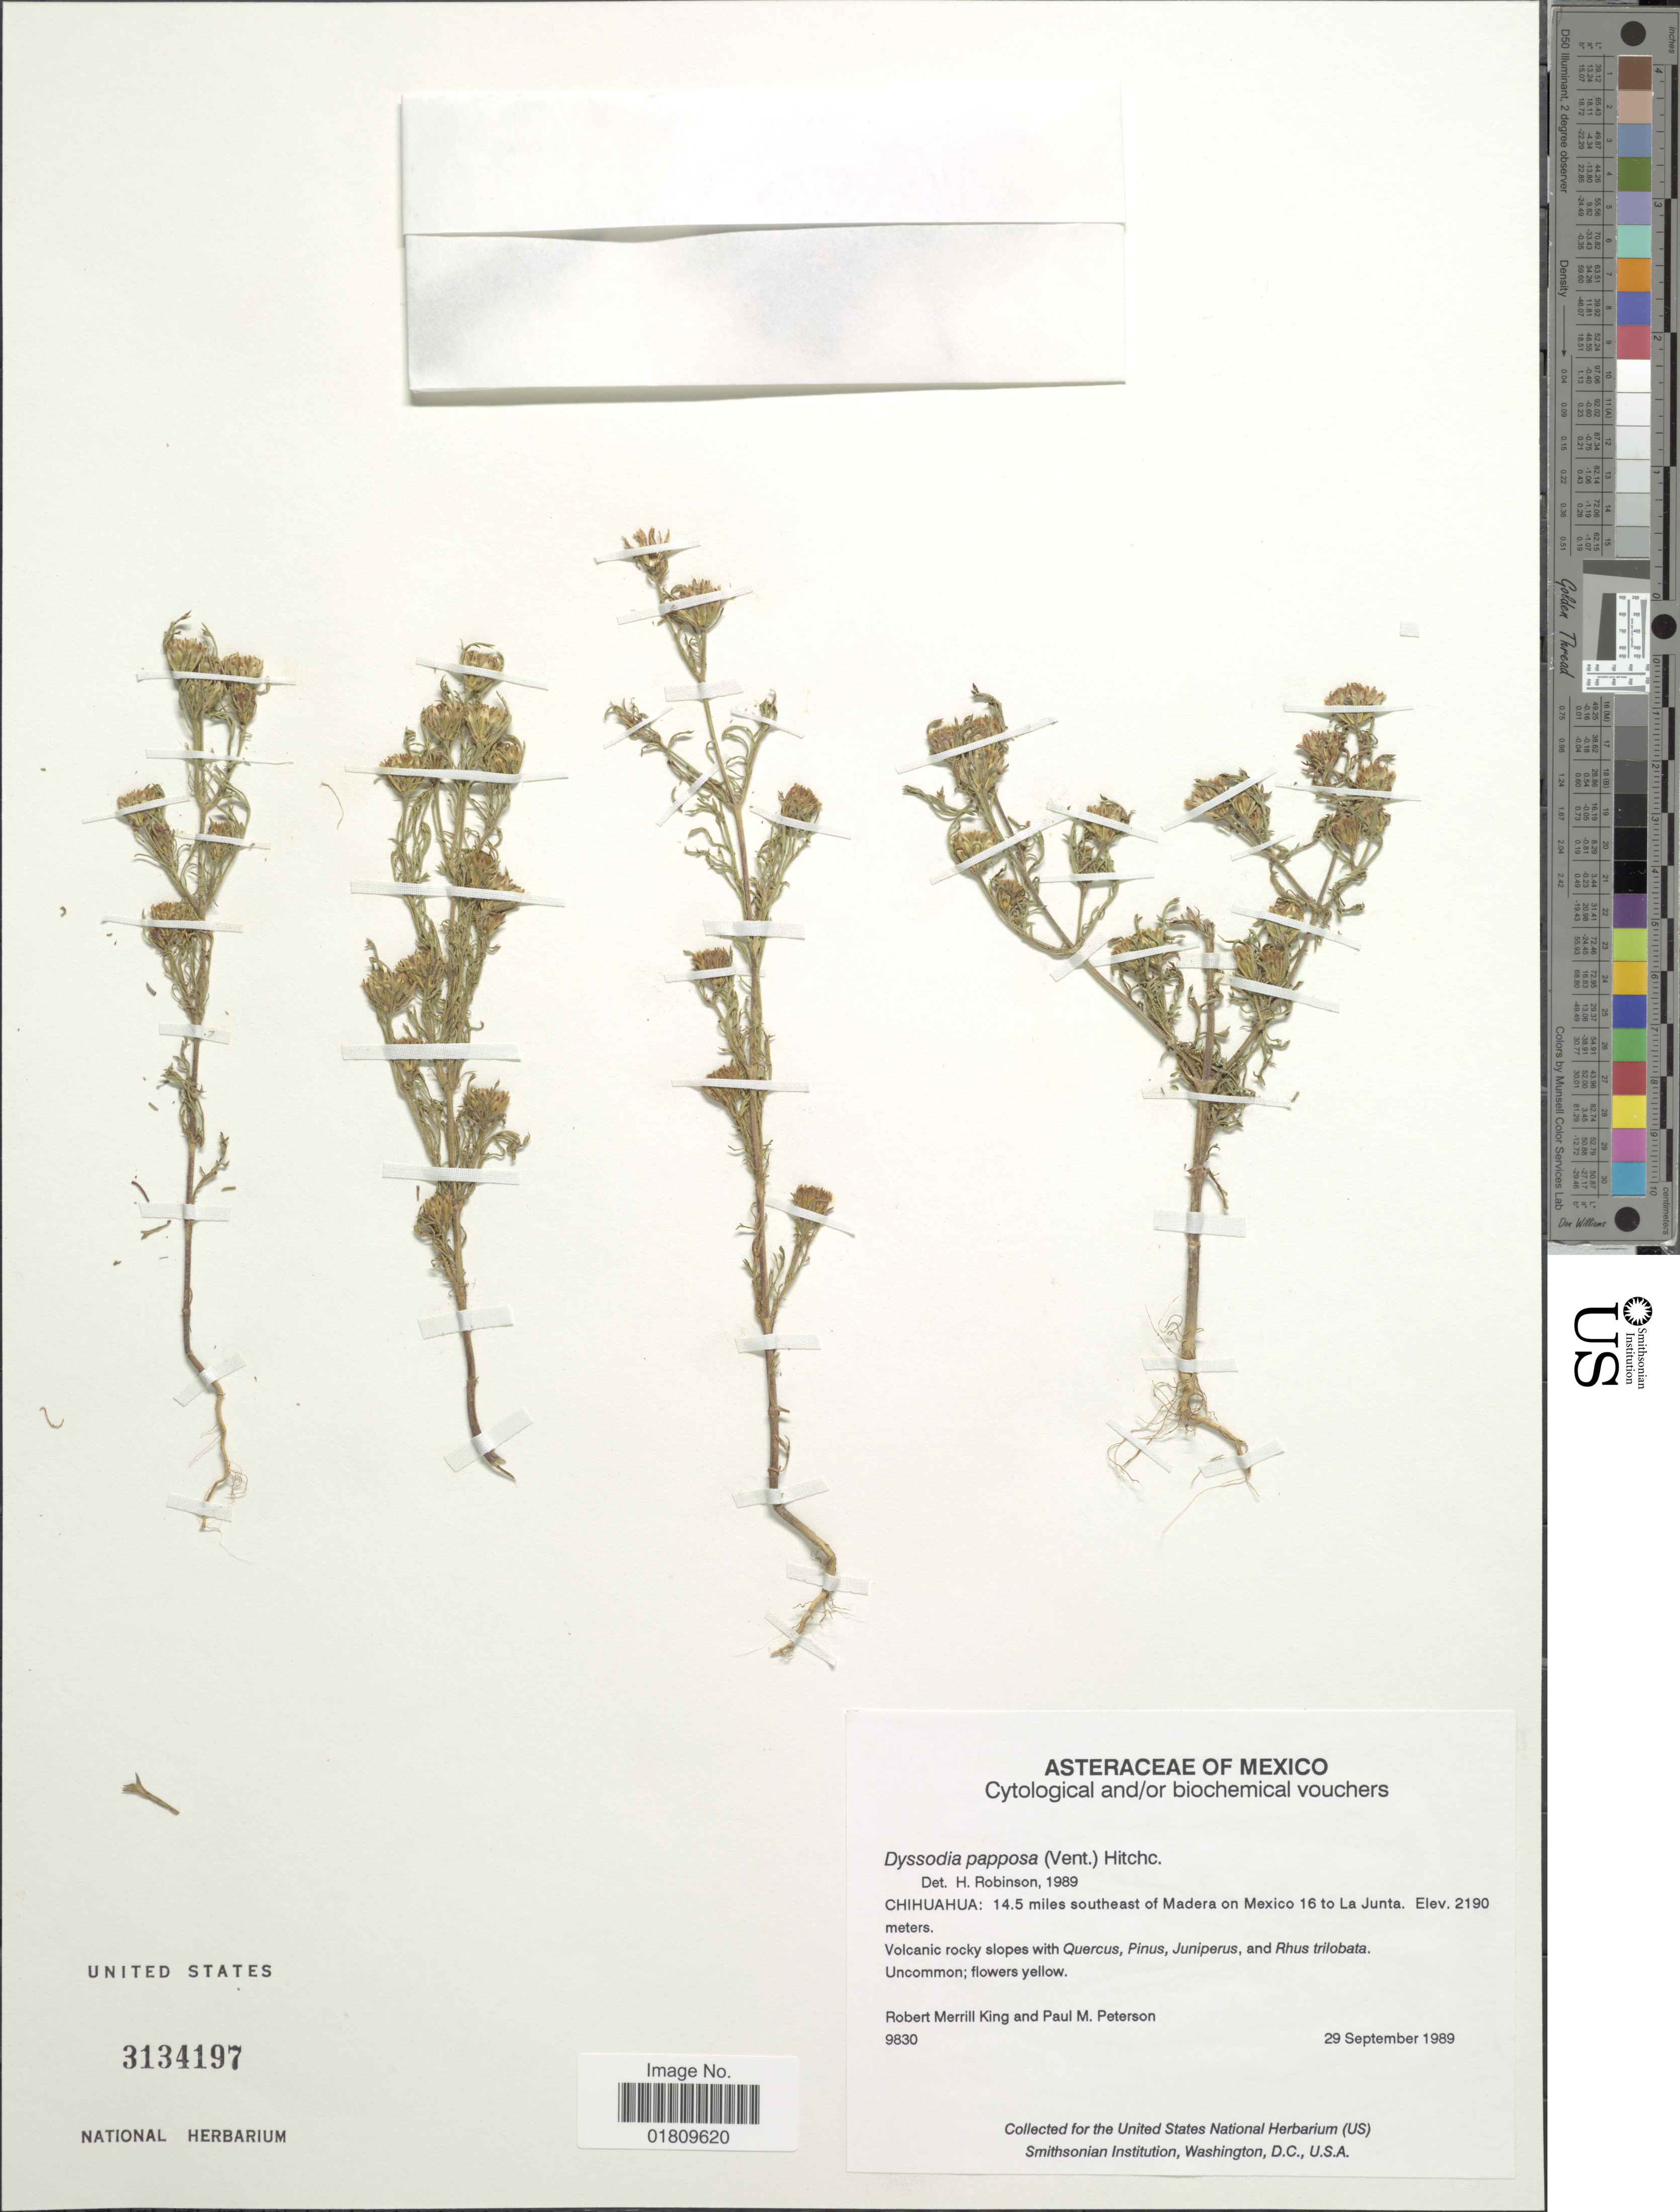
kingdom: Plantae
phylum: Tracheophyta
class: Magnoliopsida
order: Asterales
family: Asteraceae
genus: Dyssodia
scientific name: Dyssodia papposa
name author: (Vent.) Hitchc.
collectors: R. M. King & P. M. Peterson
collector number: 9830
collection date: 1989-09-29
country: Mexico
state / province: Chihuahua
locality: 14.5 miles southeast of Madera on Mexico 16 to la Junta, volcanic rocky slopes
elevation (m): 2190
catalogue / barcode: US 3134197